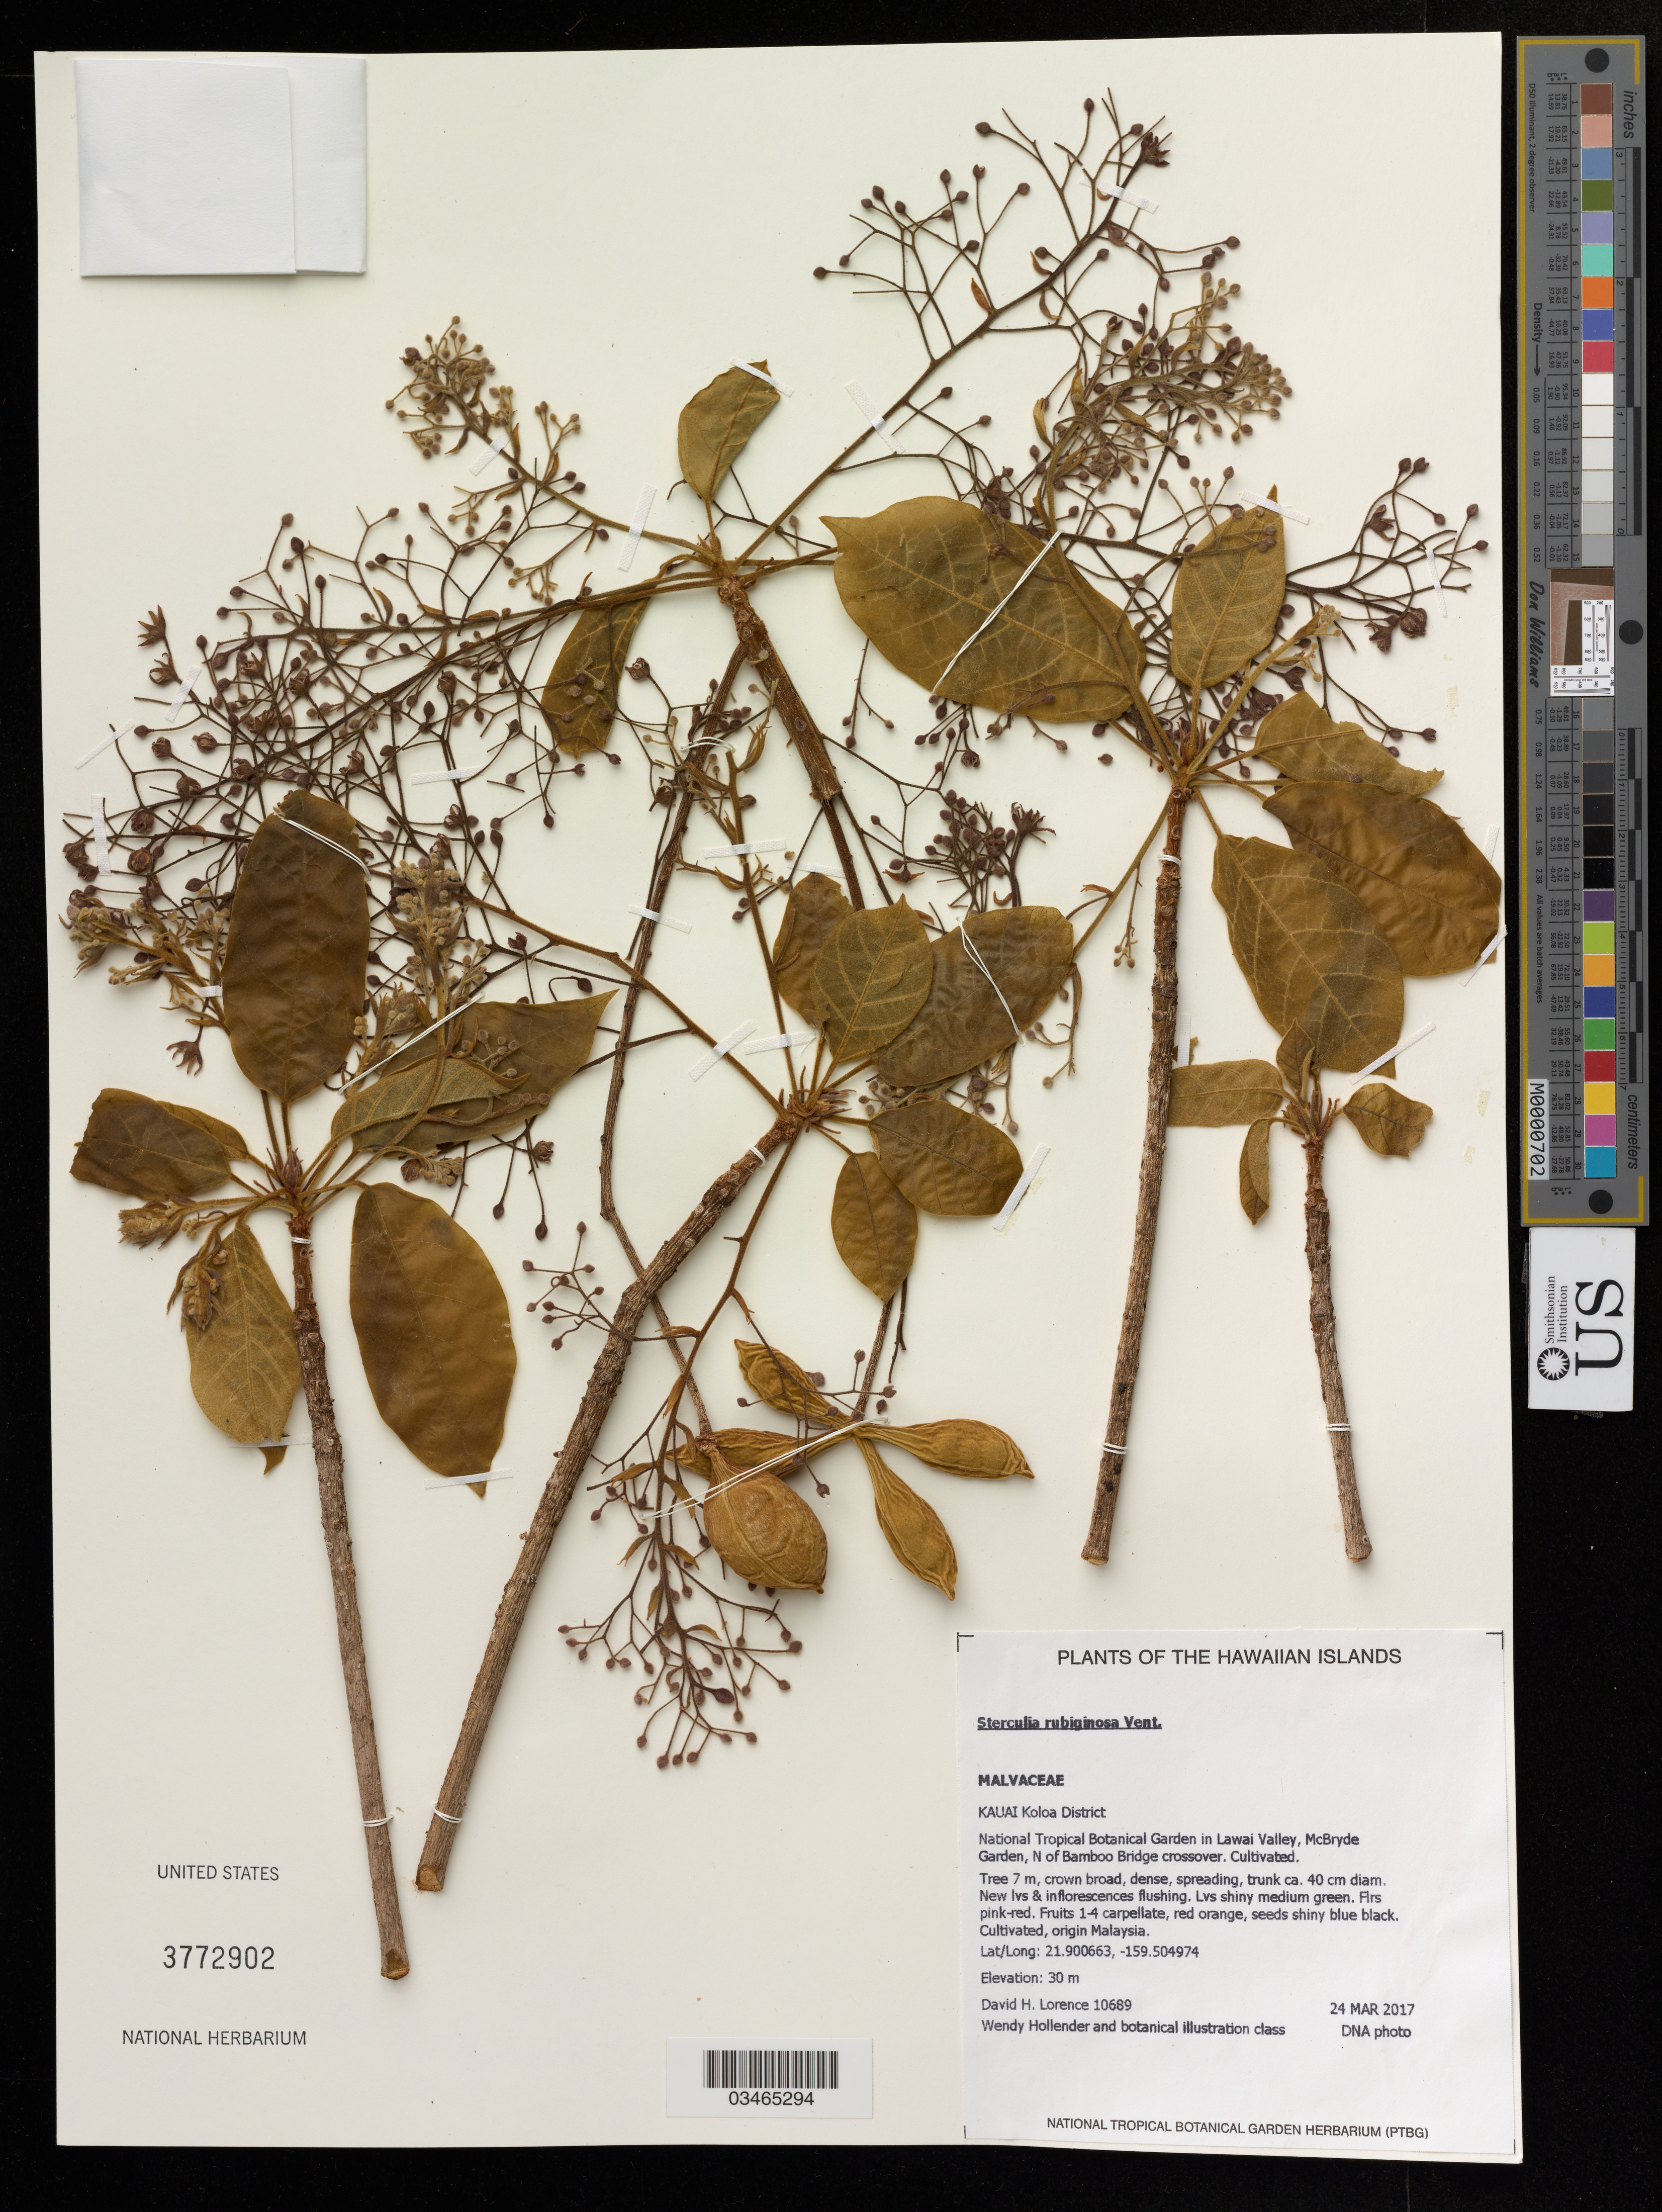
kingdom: Plantae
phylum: Tracheophyta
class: Magnoliopsida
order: Malvales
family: Malvaceae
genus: Sterculia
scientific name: Sterculia rubiginosa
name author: Vent.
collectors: D. Lorence & W. Hollender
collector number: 10689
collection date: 2017-03-24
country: United States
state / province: Hawaii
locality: Kauai Koloa District, National Tropical Botanical Garden in Lawai Valley, McBryde Garden, N of Bamboo Bridge crossover, Cultivated.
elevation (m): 30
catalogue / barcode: US 3772902